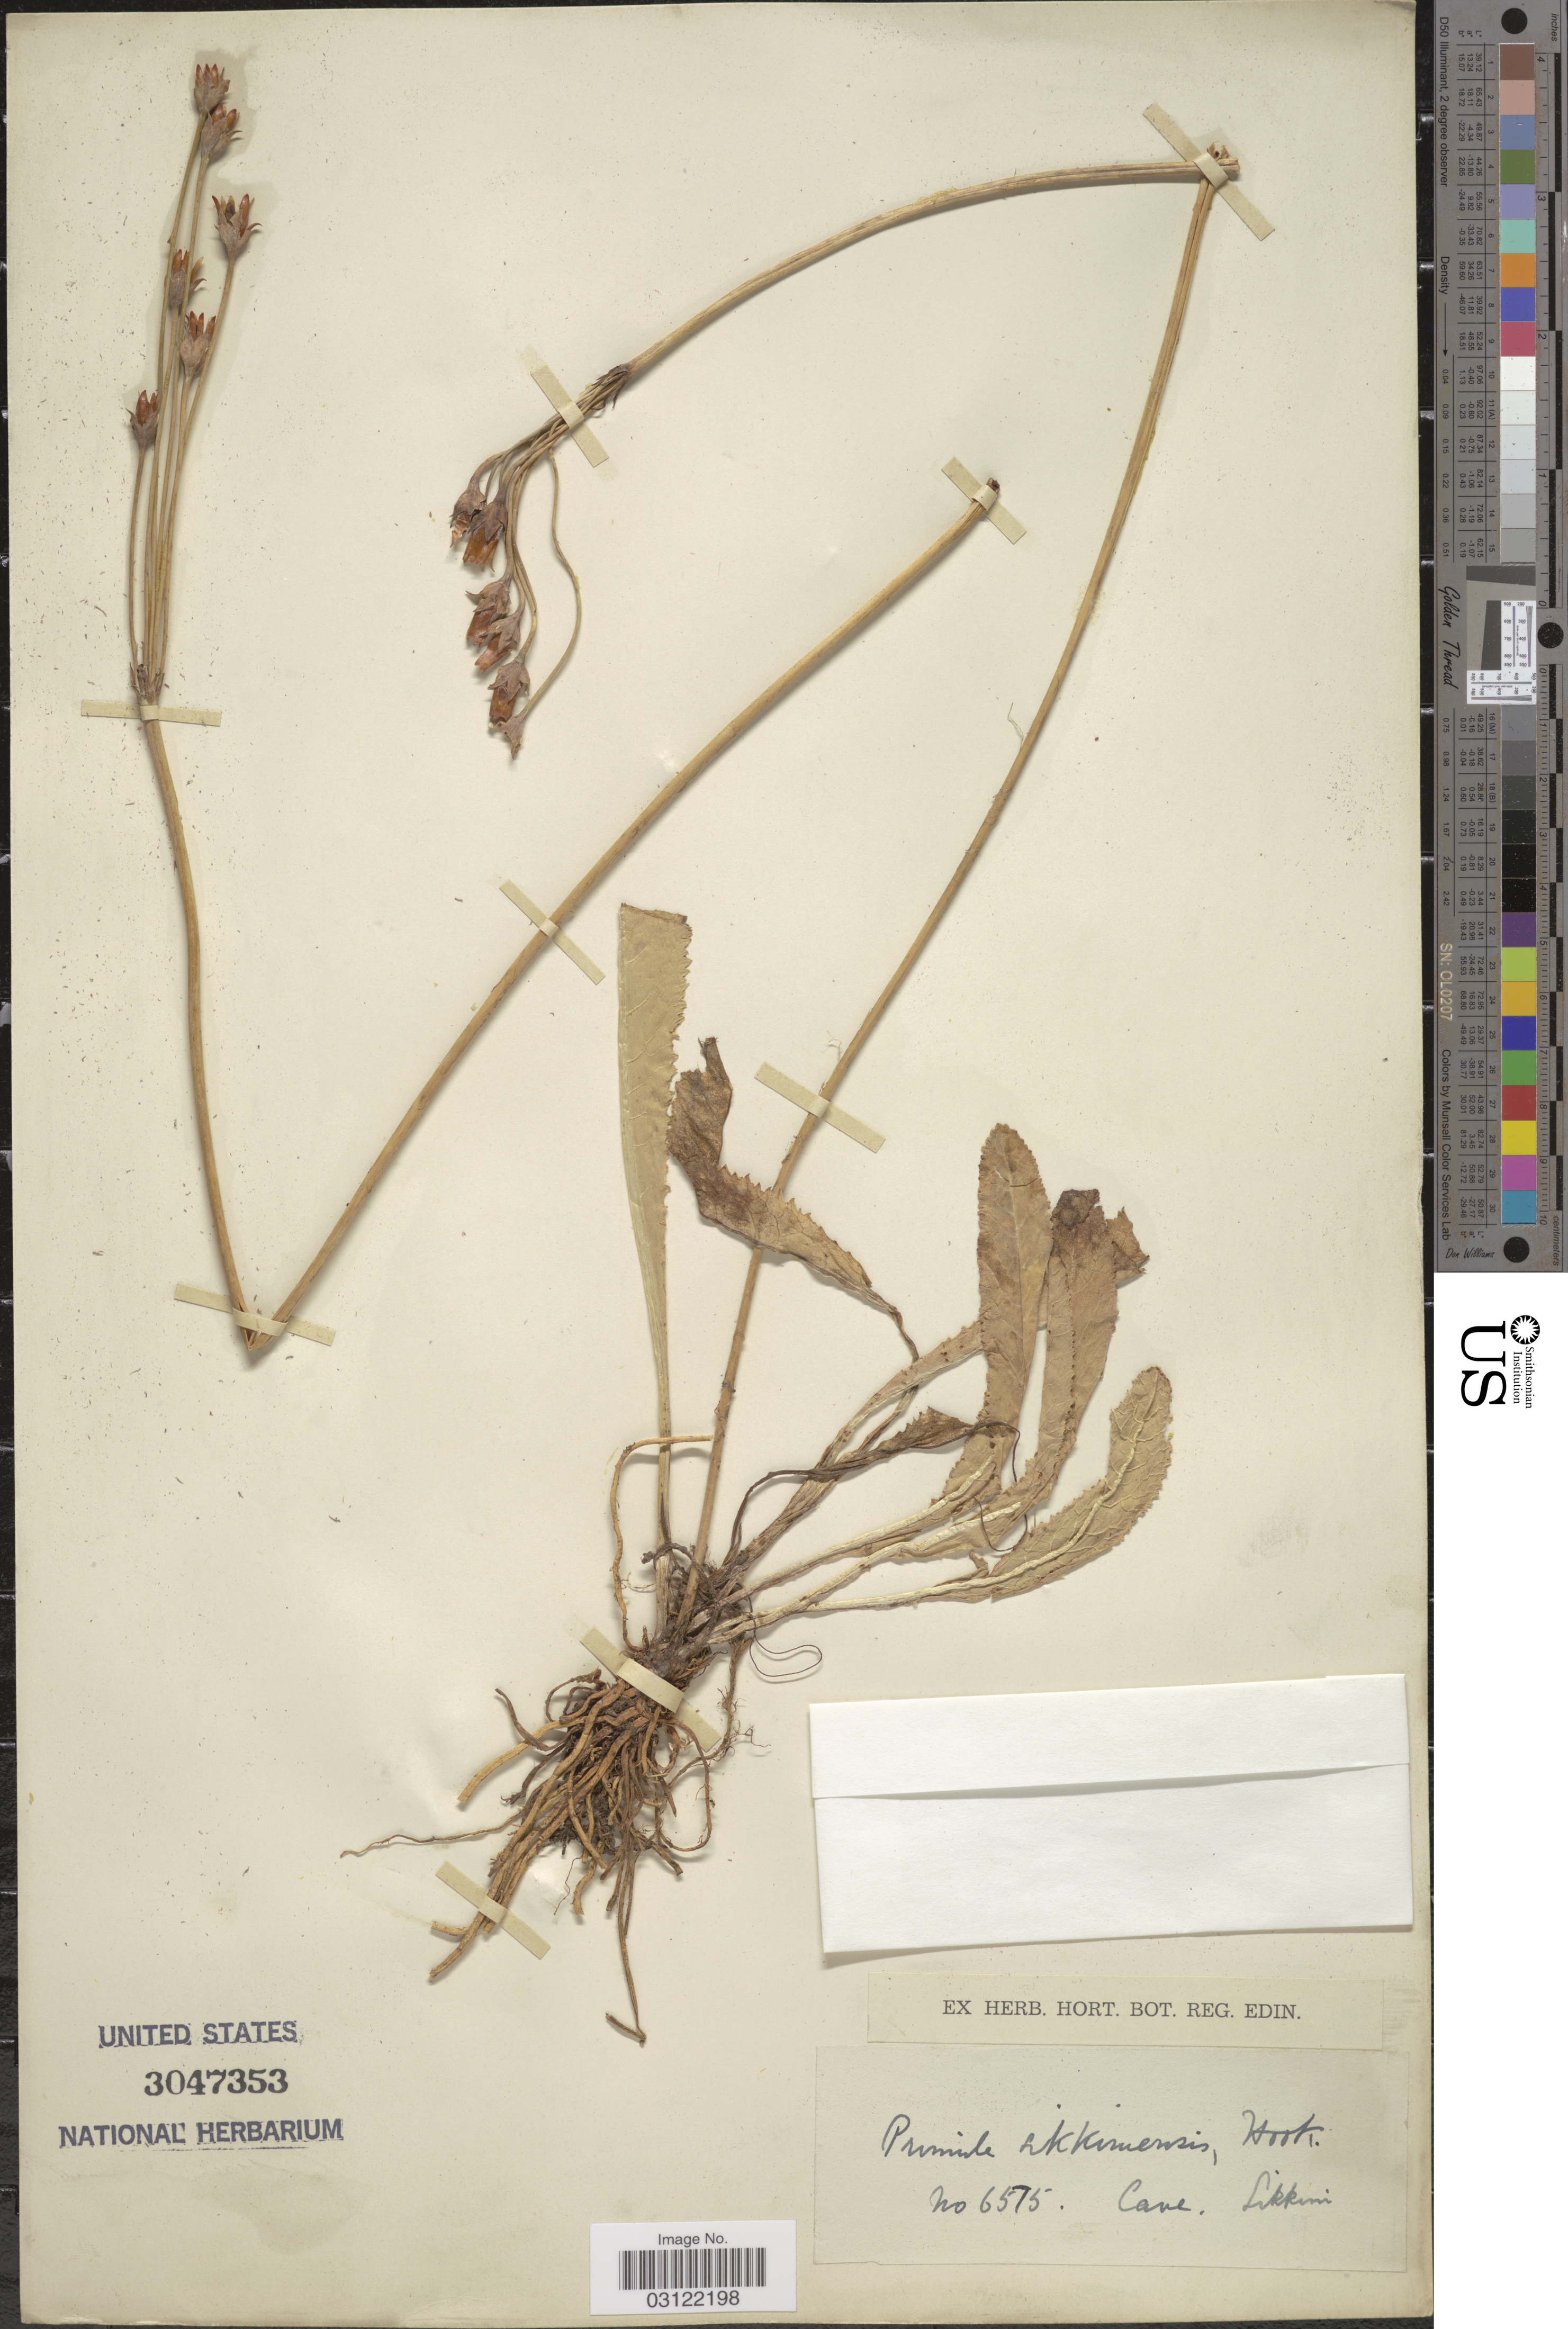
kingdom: Plantae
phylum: Tracheophyta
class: Magnoliopsida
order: Ericales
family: Primulaceae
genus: Primula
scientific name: Primula sikkimensis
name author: Hook.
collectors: Cave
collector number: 6575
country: India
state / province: Sikkim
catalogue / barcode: US 3047353